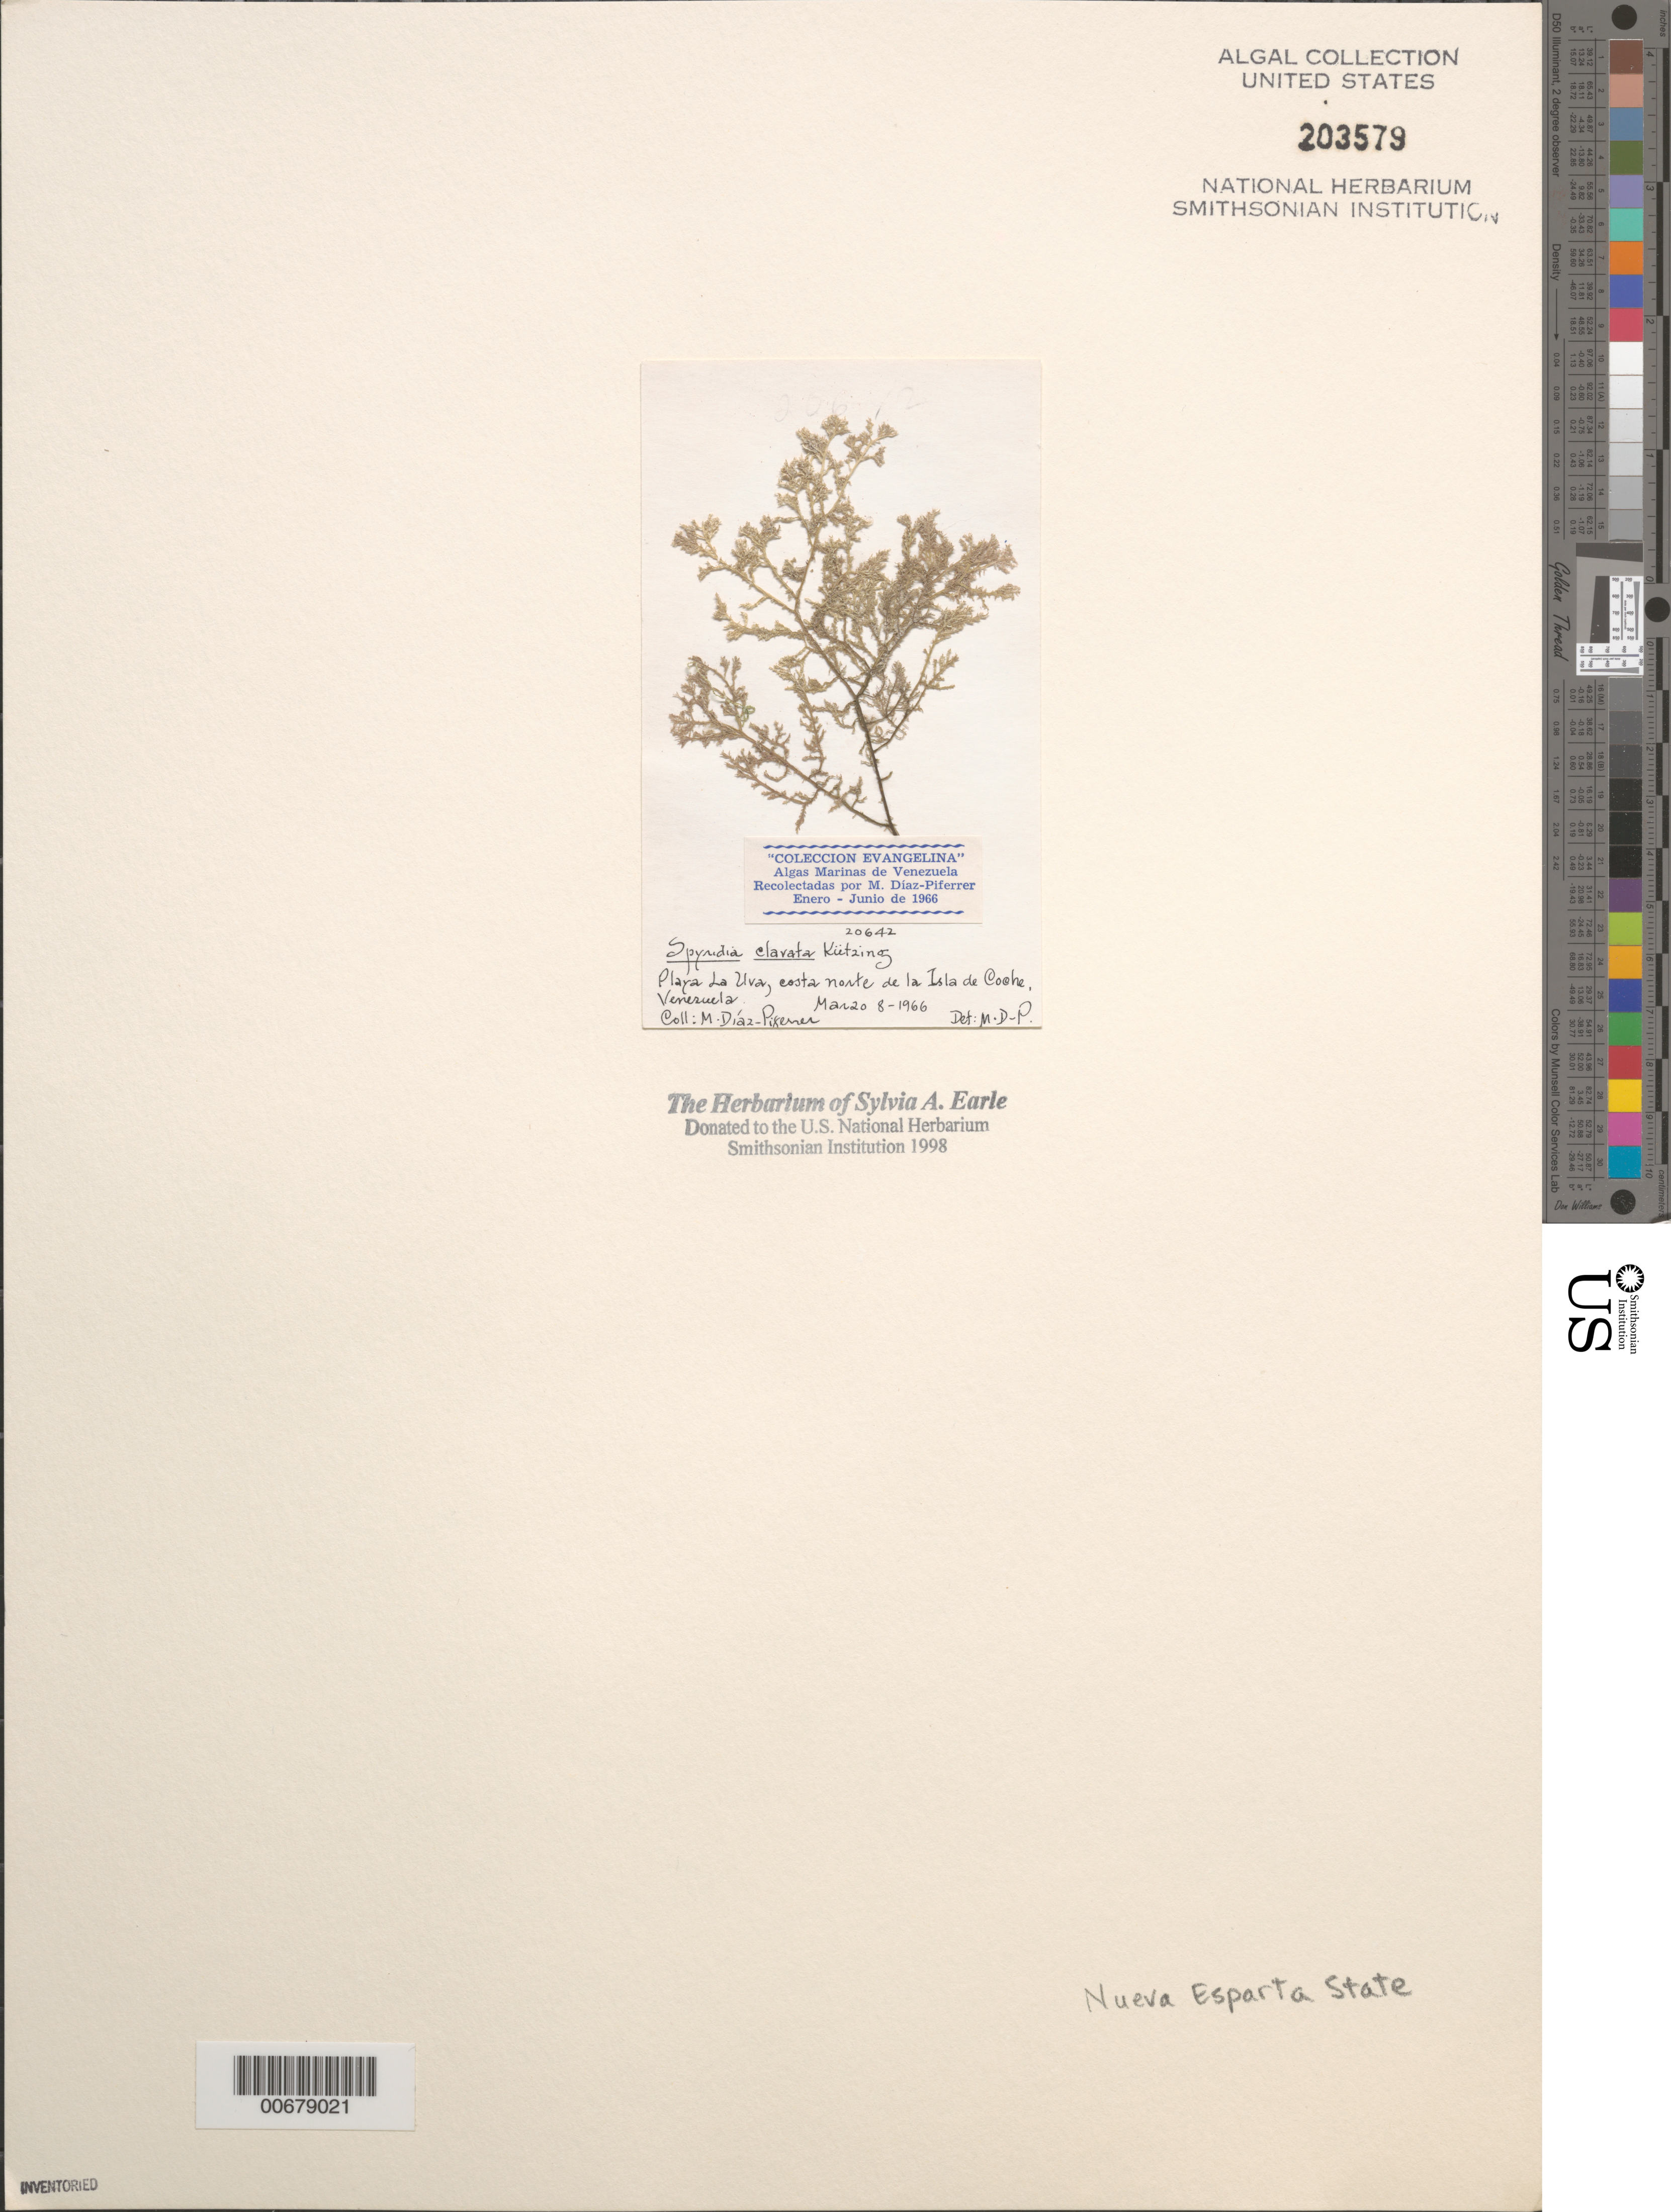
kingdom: Plantae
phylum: Rhodophyta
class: Florideophyceae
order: Ceramiales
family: Spyridiaceae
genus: Spyridia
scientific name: Spyridia clavata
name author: Kütz.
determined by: Diaz-Piferrer, M.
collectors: M. Diaz-Piferrer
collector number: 20642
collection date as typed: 08 Mar 1966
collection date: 1966-03-08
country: Venezuela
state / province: Nueva Esparta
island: Coche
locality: Playa La Uva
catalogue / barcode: US 203579